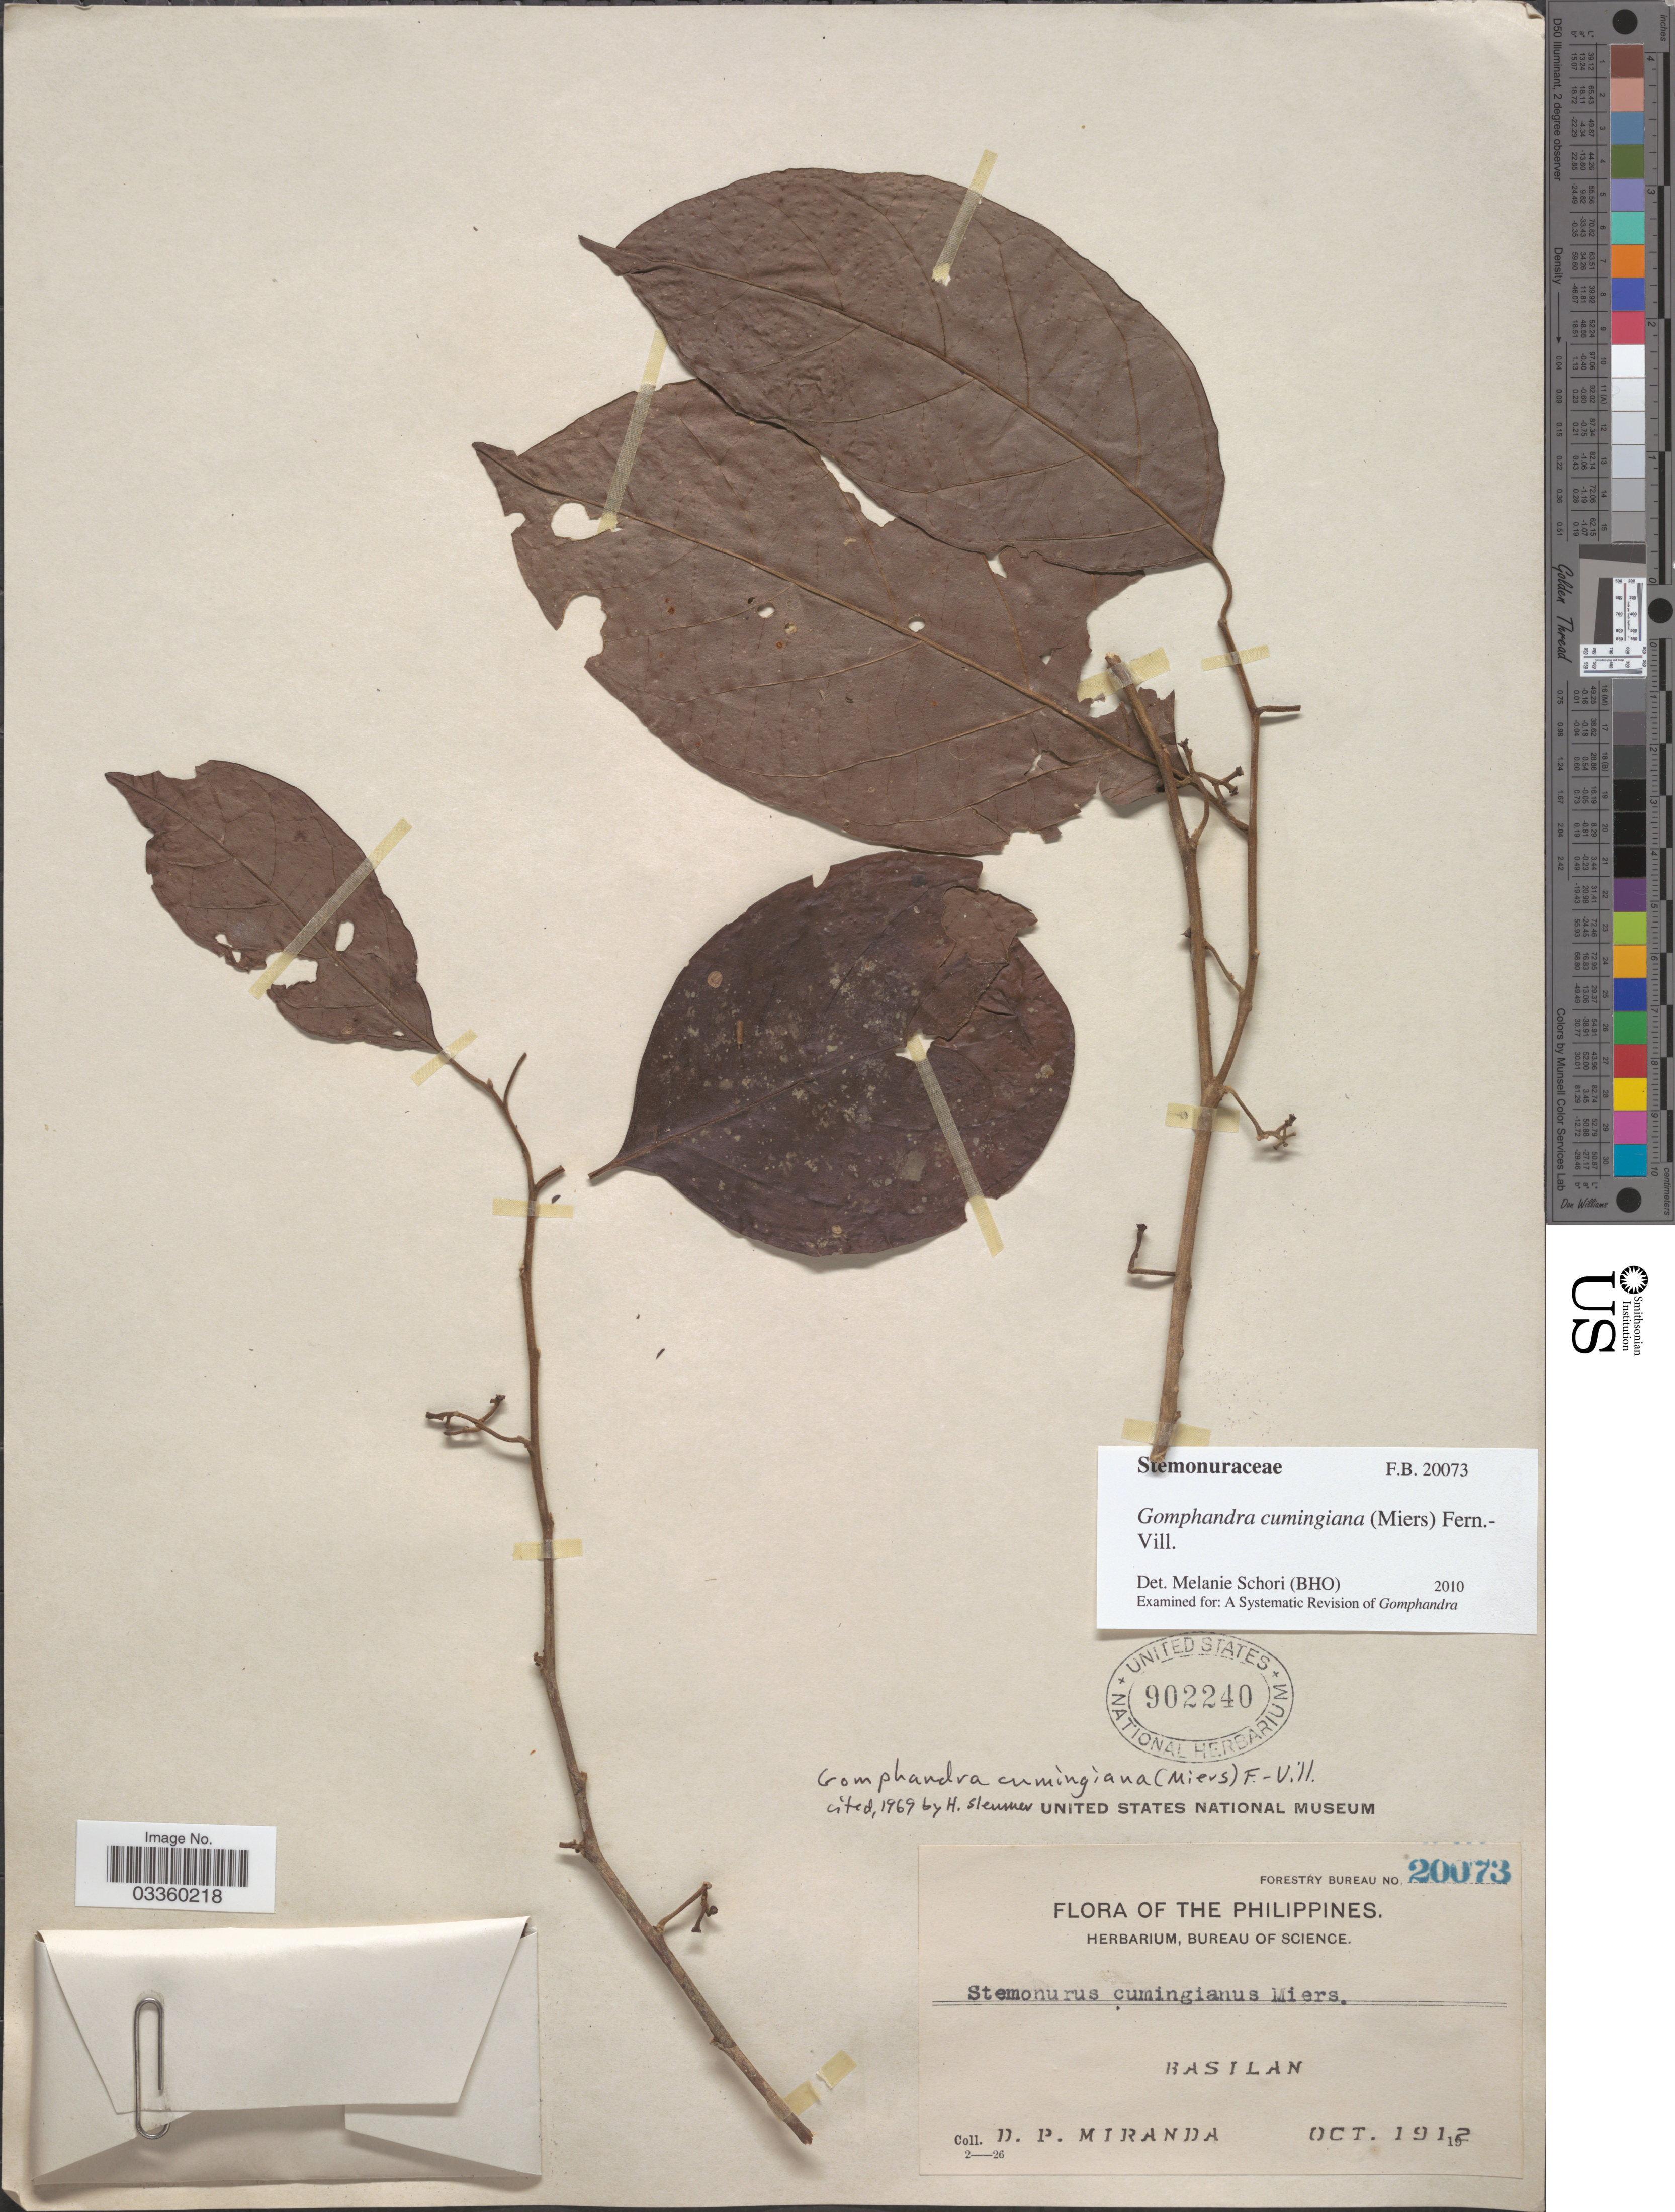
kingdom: Plantae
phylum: Tracheophyta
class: Magnoliopsida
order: Cardiopteridales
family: Stemonuraceae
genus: Gomphandra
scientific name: Gomphandra cumingiana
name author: (Miers) Fern.-Vill.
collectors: D. P. Miranda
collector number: Forestry Bureau 20073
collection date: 1912-10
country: Philippines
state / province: Muslim Mindanao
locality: Basilan.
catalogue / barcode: US 902240